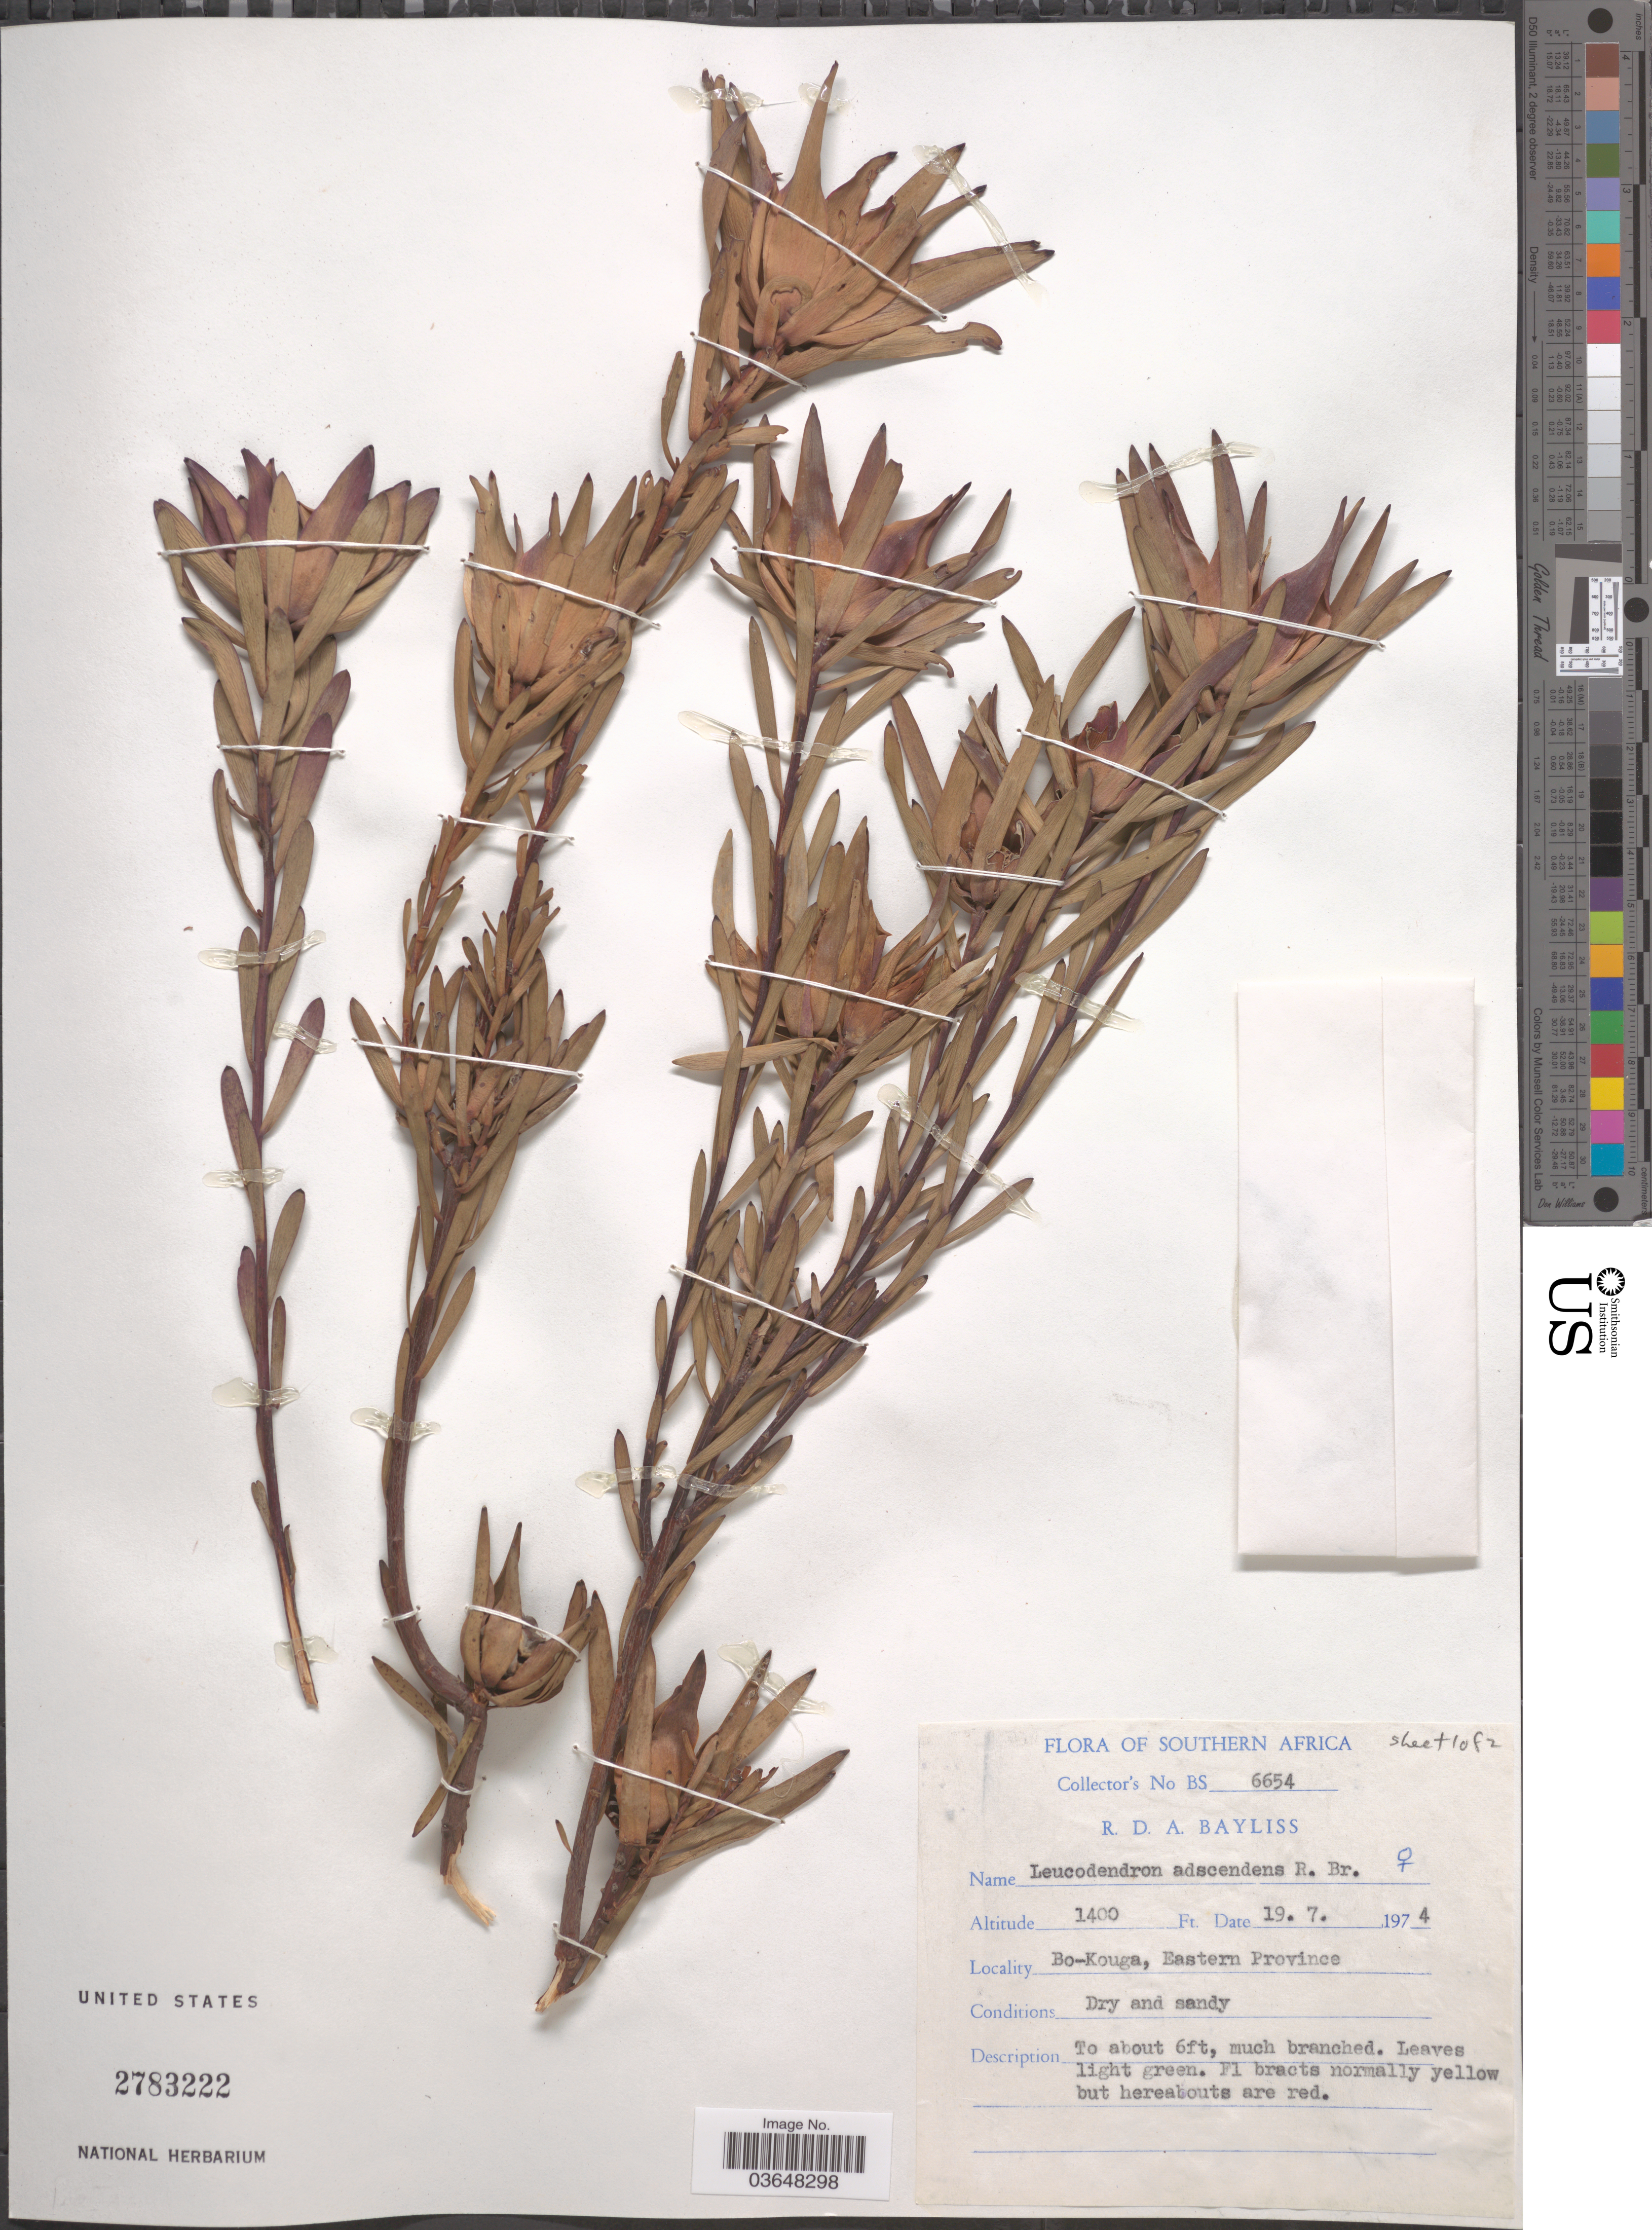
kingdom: Plantae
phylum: Tracheophyta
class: Magnoliopsida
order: Proteales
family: Proteaceae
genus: Leucadendron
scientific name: Leucadendron salignum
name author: P.J. Bergius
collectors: R. Bayliss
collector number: BS6654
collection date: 1974-07-19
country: South Africa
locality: Southern Africa. Bo-Kouga, Eastern Province.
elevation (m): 427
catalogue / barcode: US 2783222